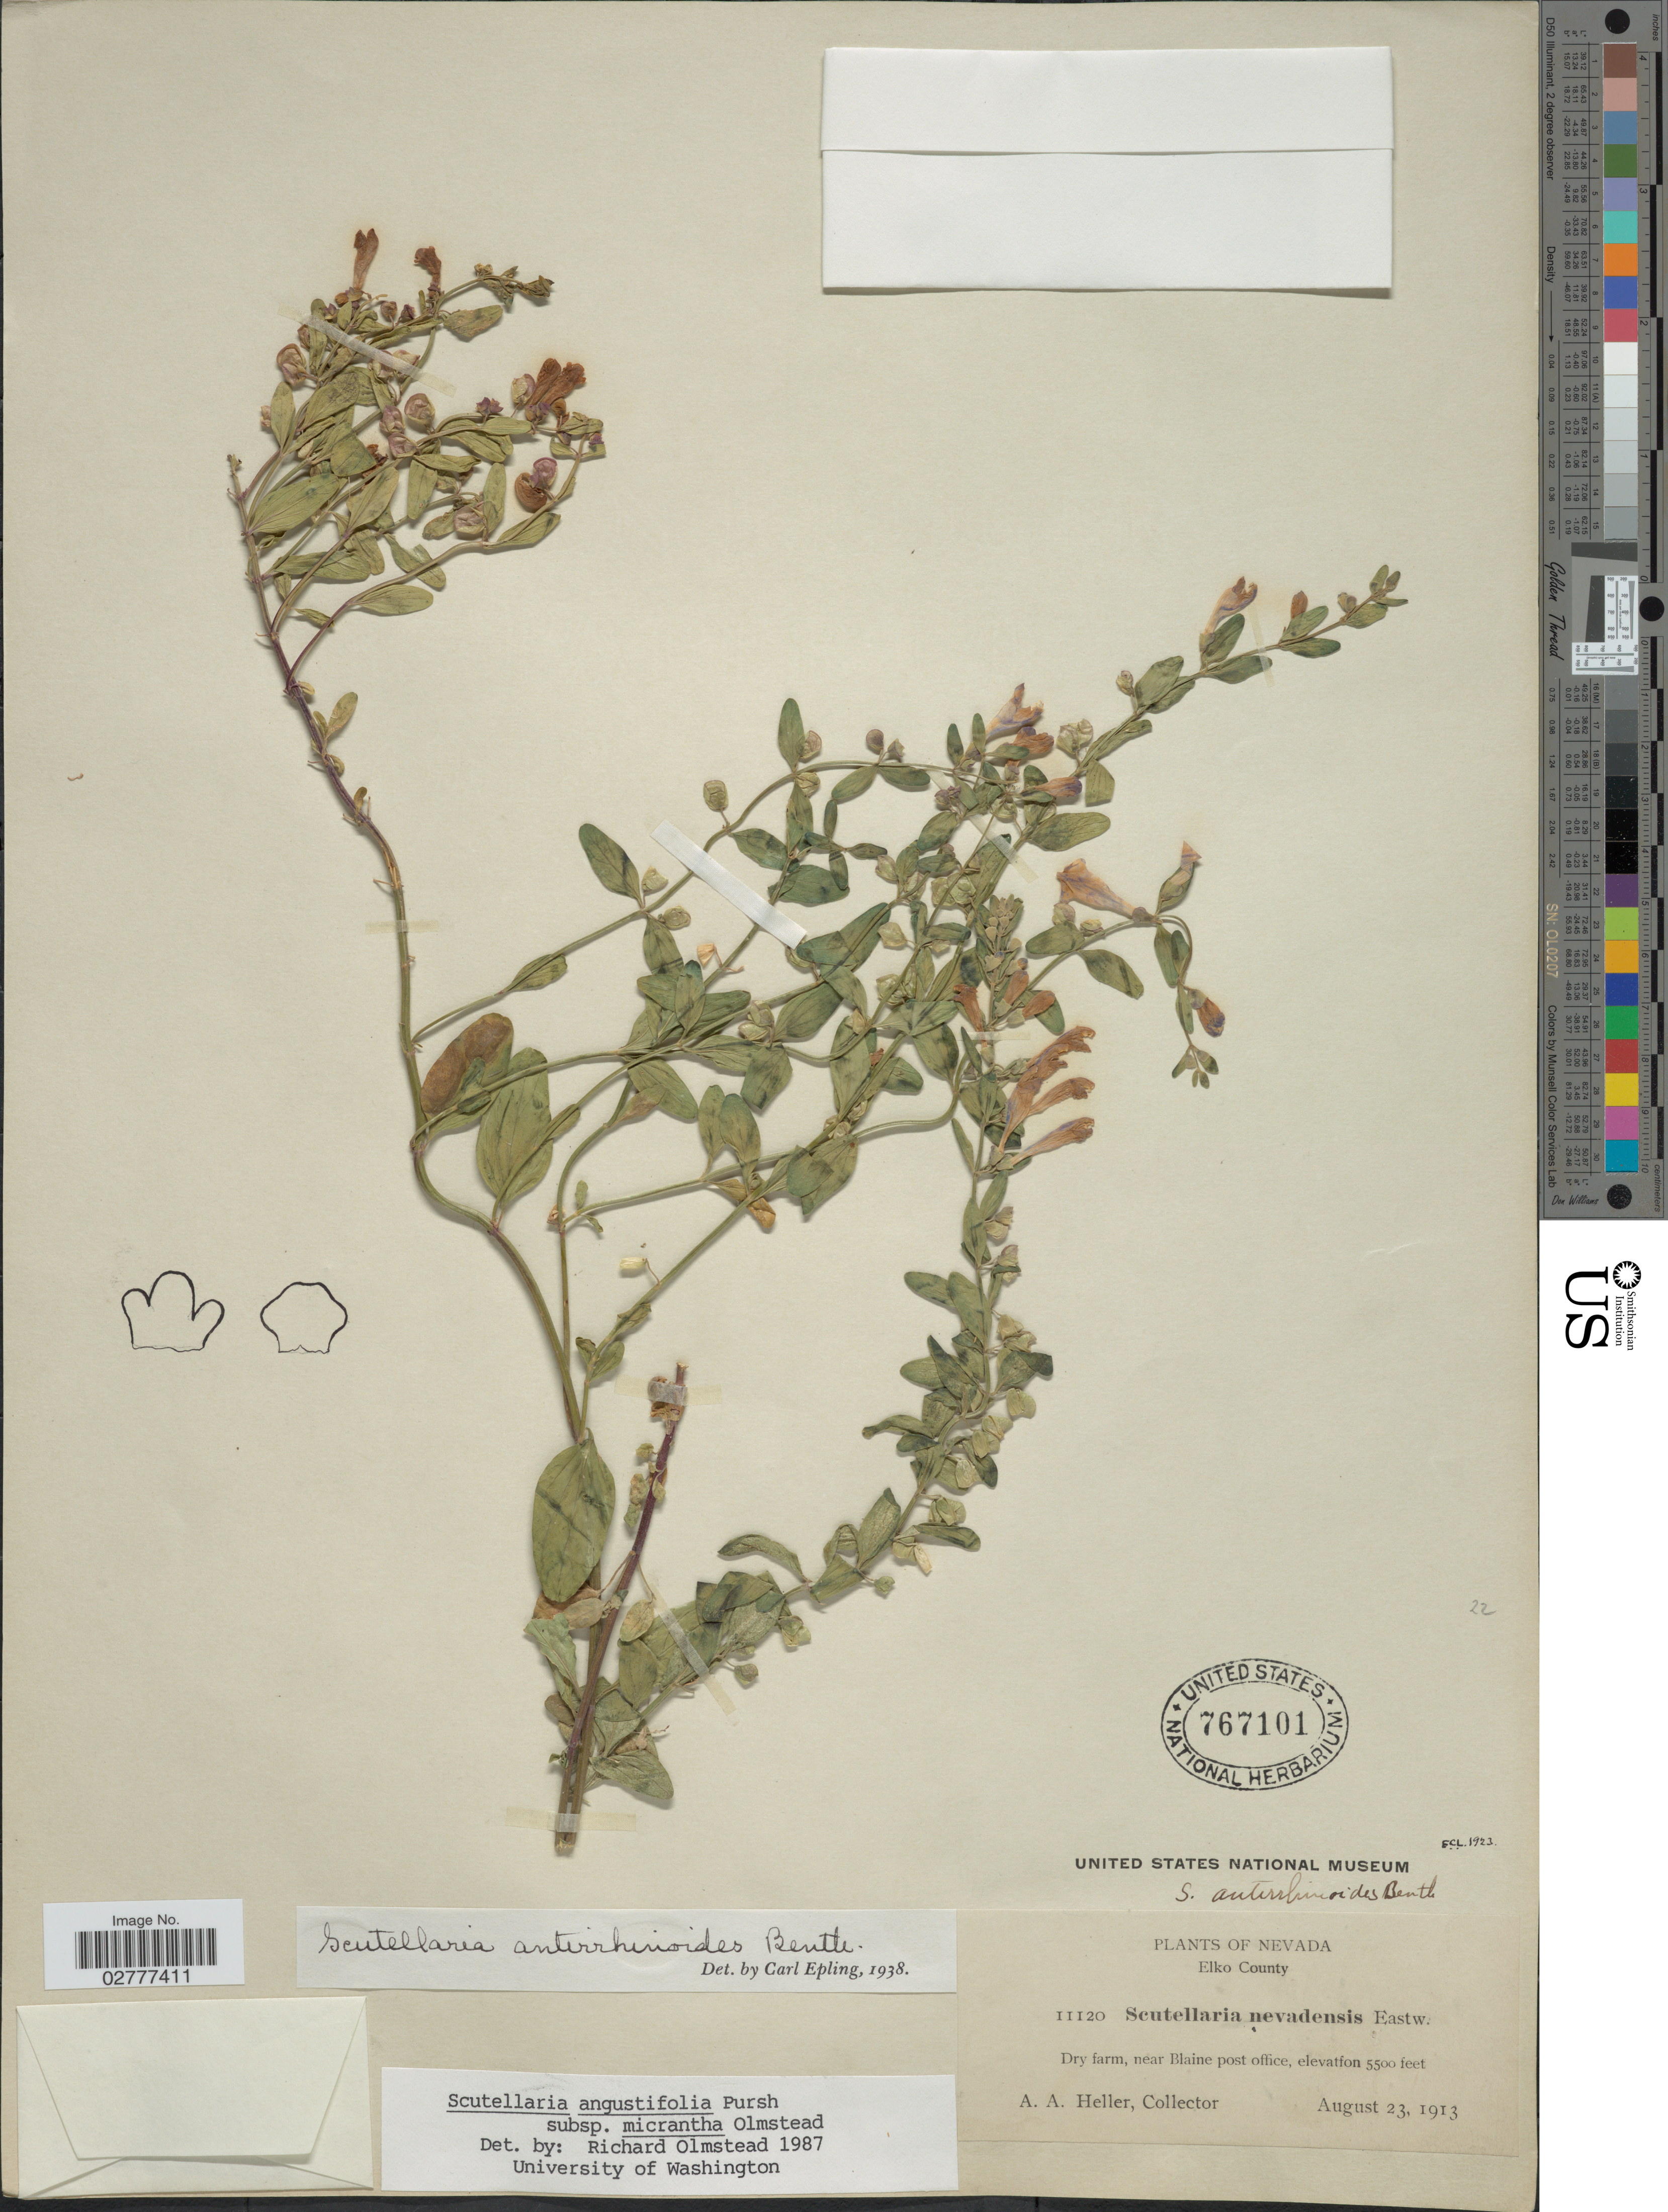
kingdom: Plantae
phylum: Tracheophyta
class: Magnoliopsida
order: Lamiales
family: Lamiaceae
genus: Scutellaria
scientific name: Scutellaria angustifolia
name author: Pursh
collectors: A. A. Heller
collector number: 11120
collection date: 1913-08-23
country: United States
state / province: Nevada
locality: Elko County, near Blaine post office.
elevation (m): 1676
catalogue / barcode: US 767101